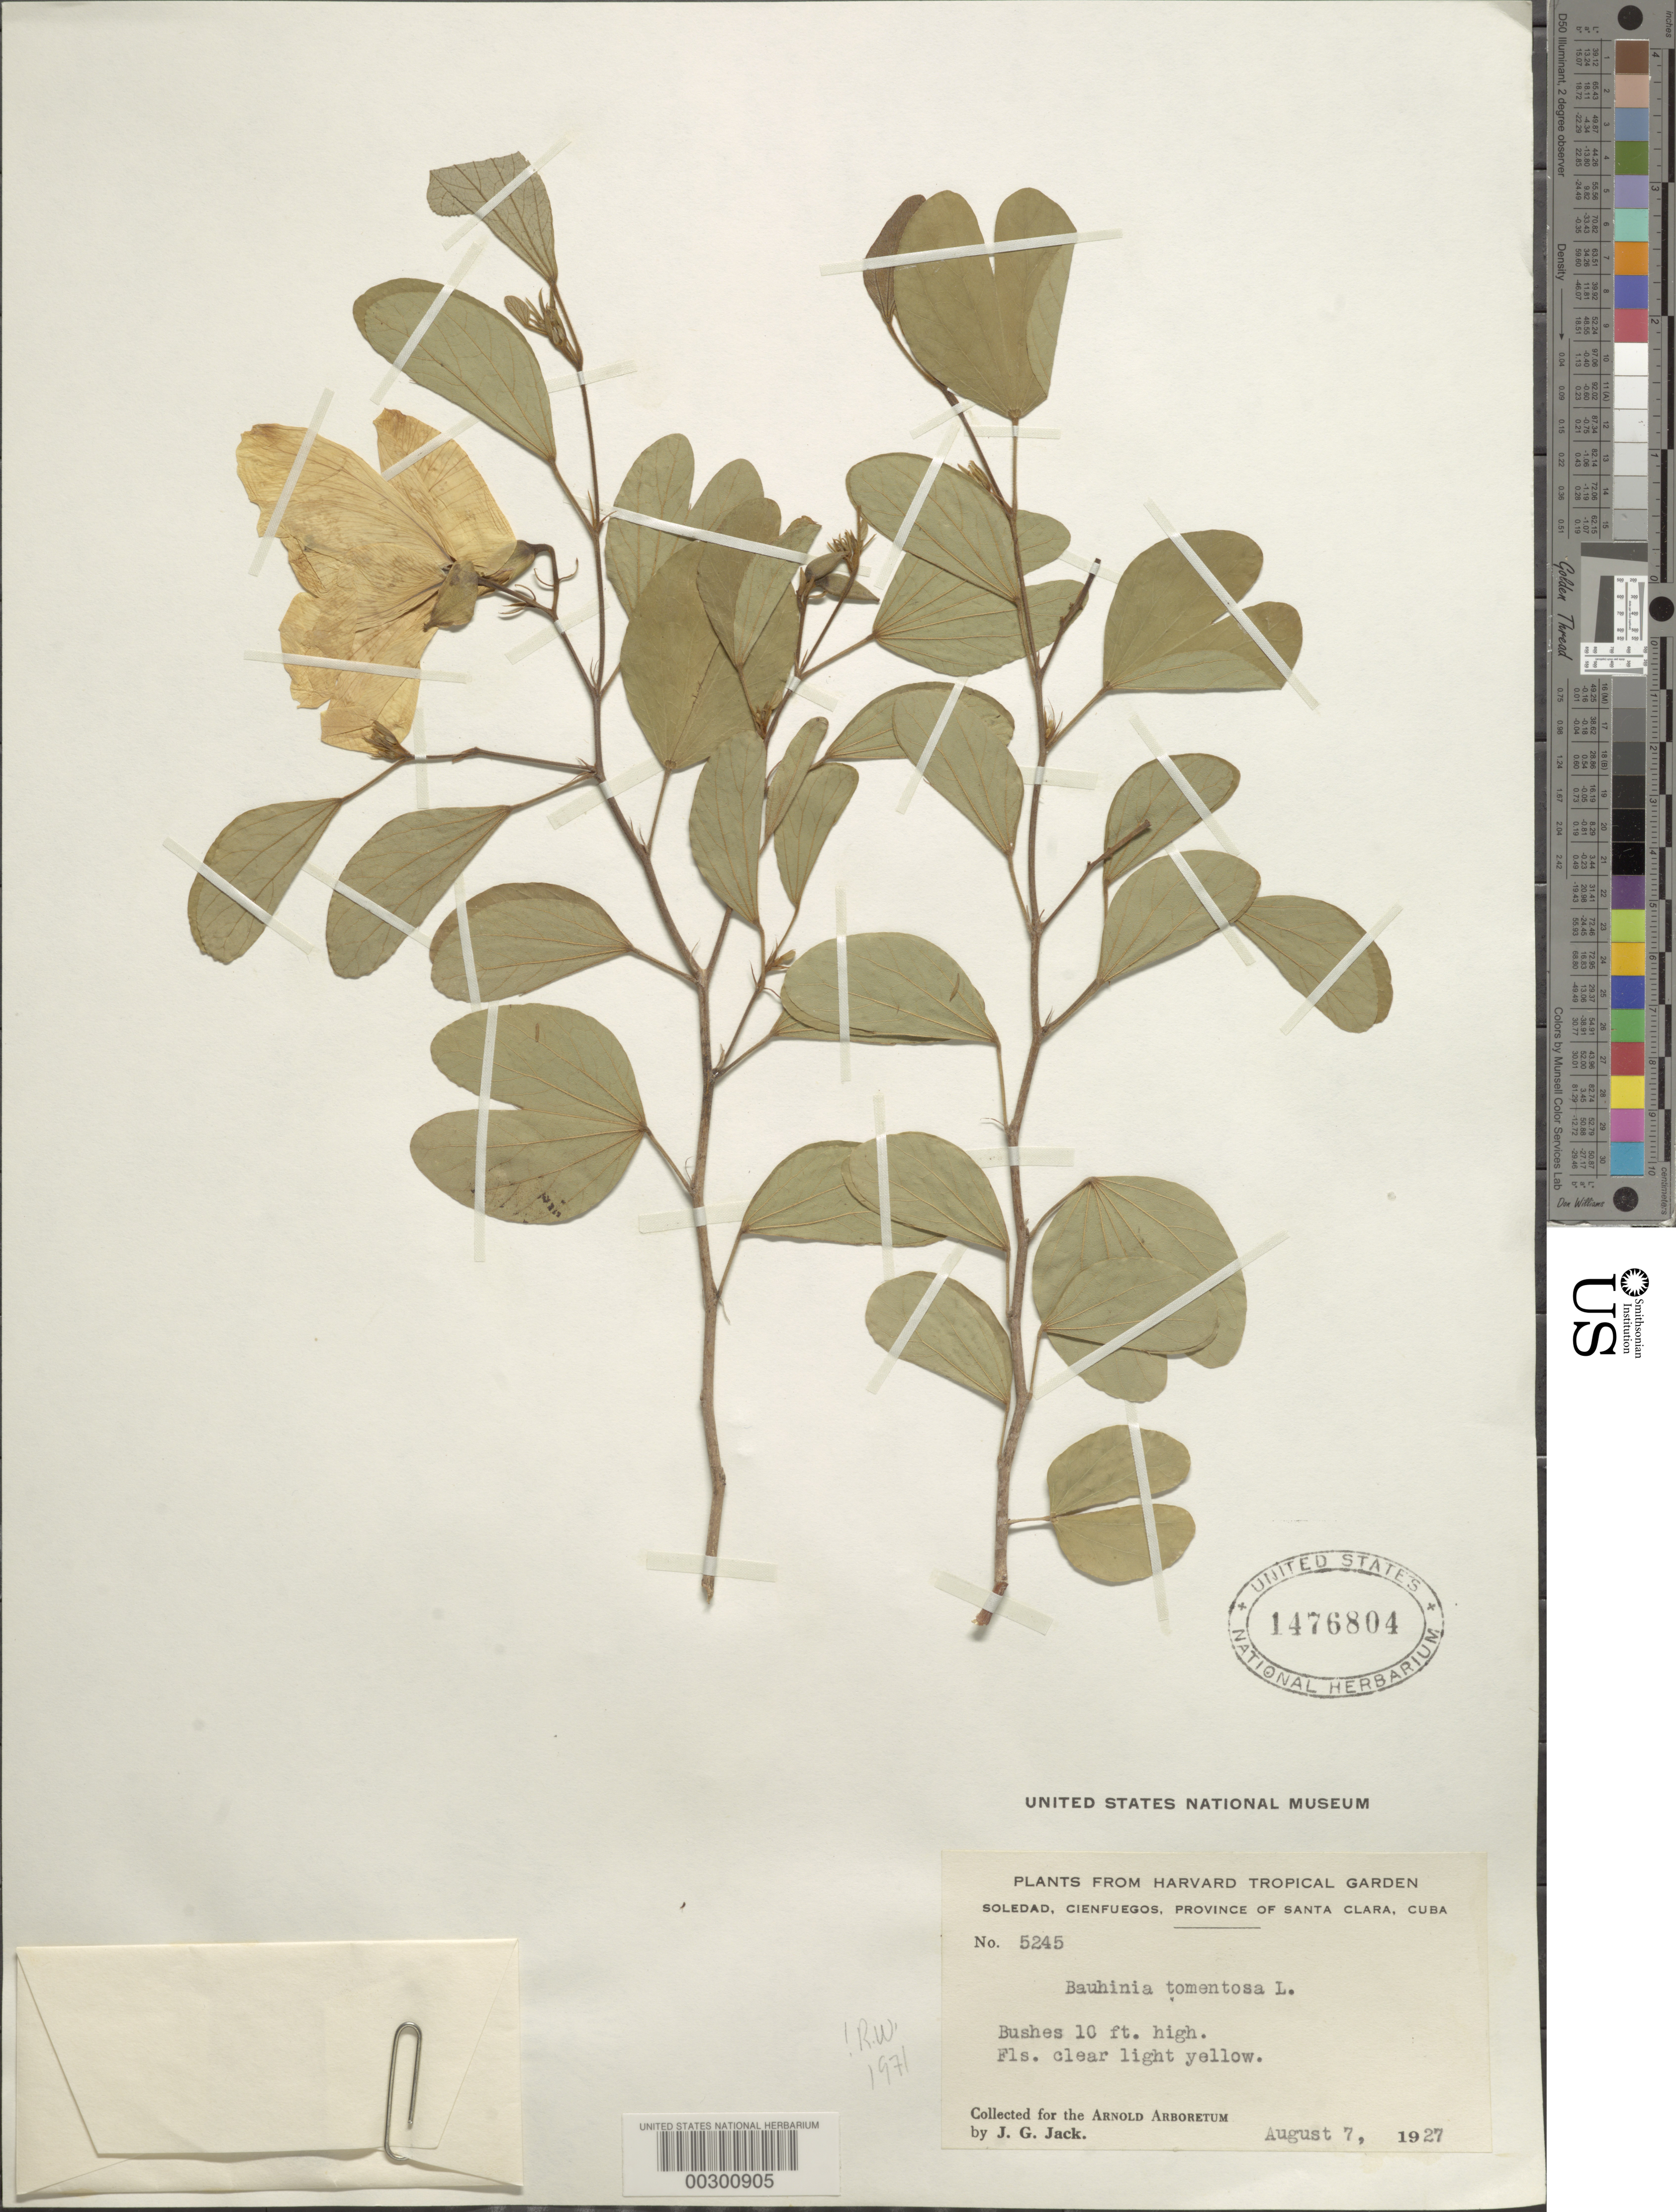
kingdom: Plantae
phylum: Tracheophyta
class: Magnoliopsida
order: Fabales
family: Fabaceae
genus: Bauhinia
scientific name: Bauhinia tomentosa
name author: L.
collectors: J. G. Jack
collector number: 5245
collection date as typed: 07 Aug 1927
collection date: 1927-08-07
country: Cuba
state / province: Las Villas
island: Greater Antilles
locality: Harvard tropical garden, soledad, cienfuegos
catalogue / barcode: US 1476804